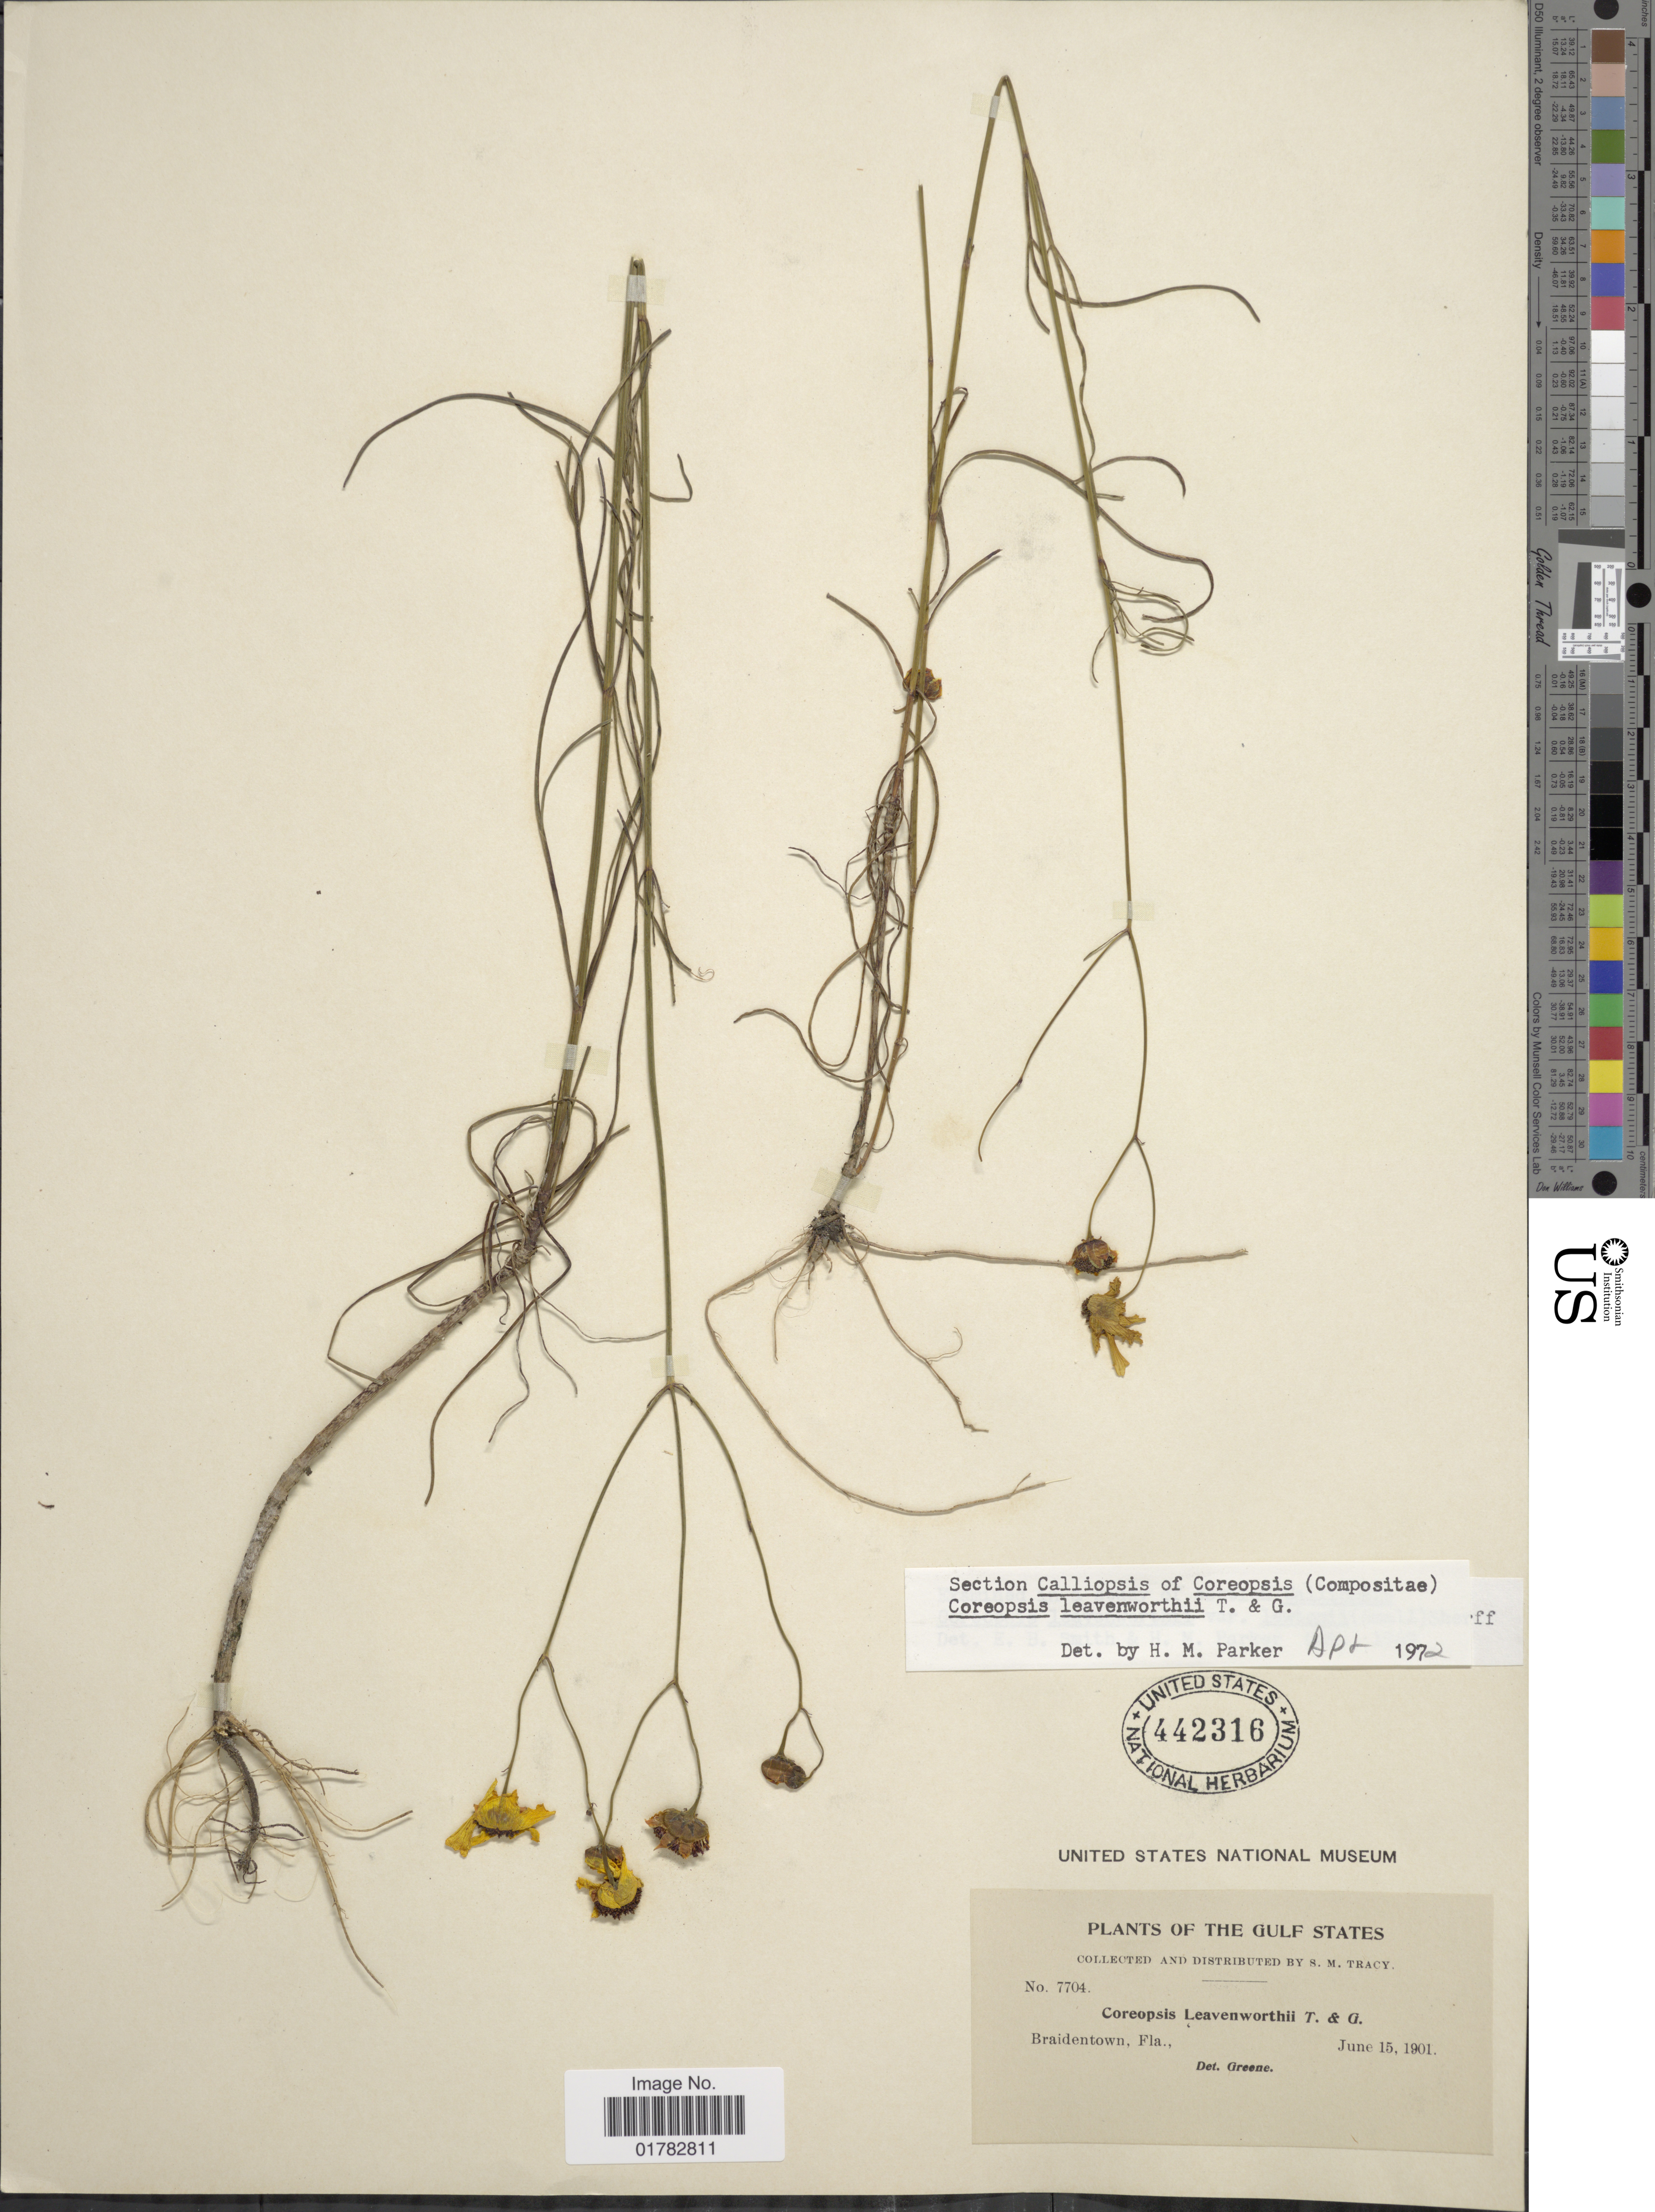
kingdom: Plantae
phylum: Tracheophyta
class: Magnoliopsida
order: Asterales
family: Asteraceae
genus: Coreopsis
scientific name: Coreopsis leavenworthii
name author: Torr. & A. Gray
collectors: S. M. Tracy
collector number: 7704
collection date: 1901-06-15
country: United States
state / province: Florida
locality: Gulf States, Braidentown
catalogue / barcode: US 442316